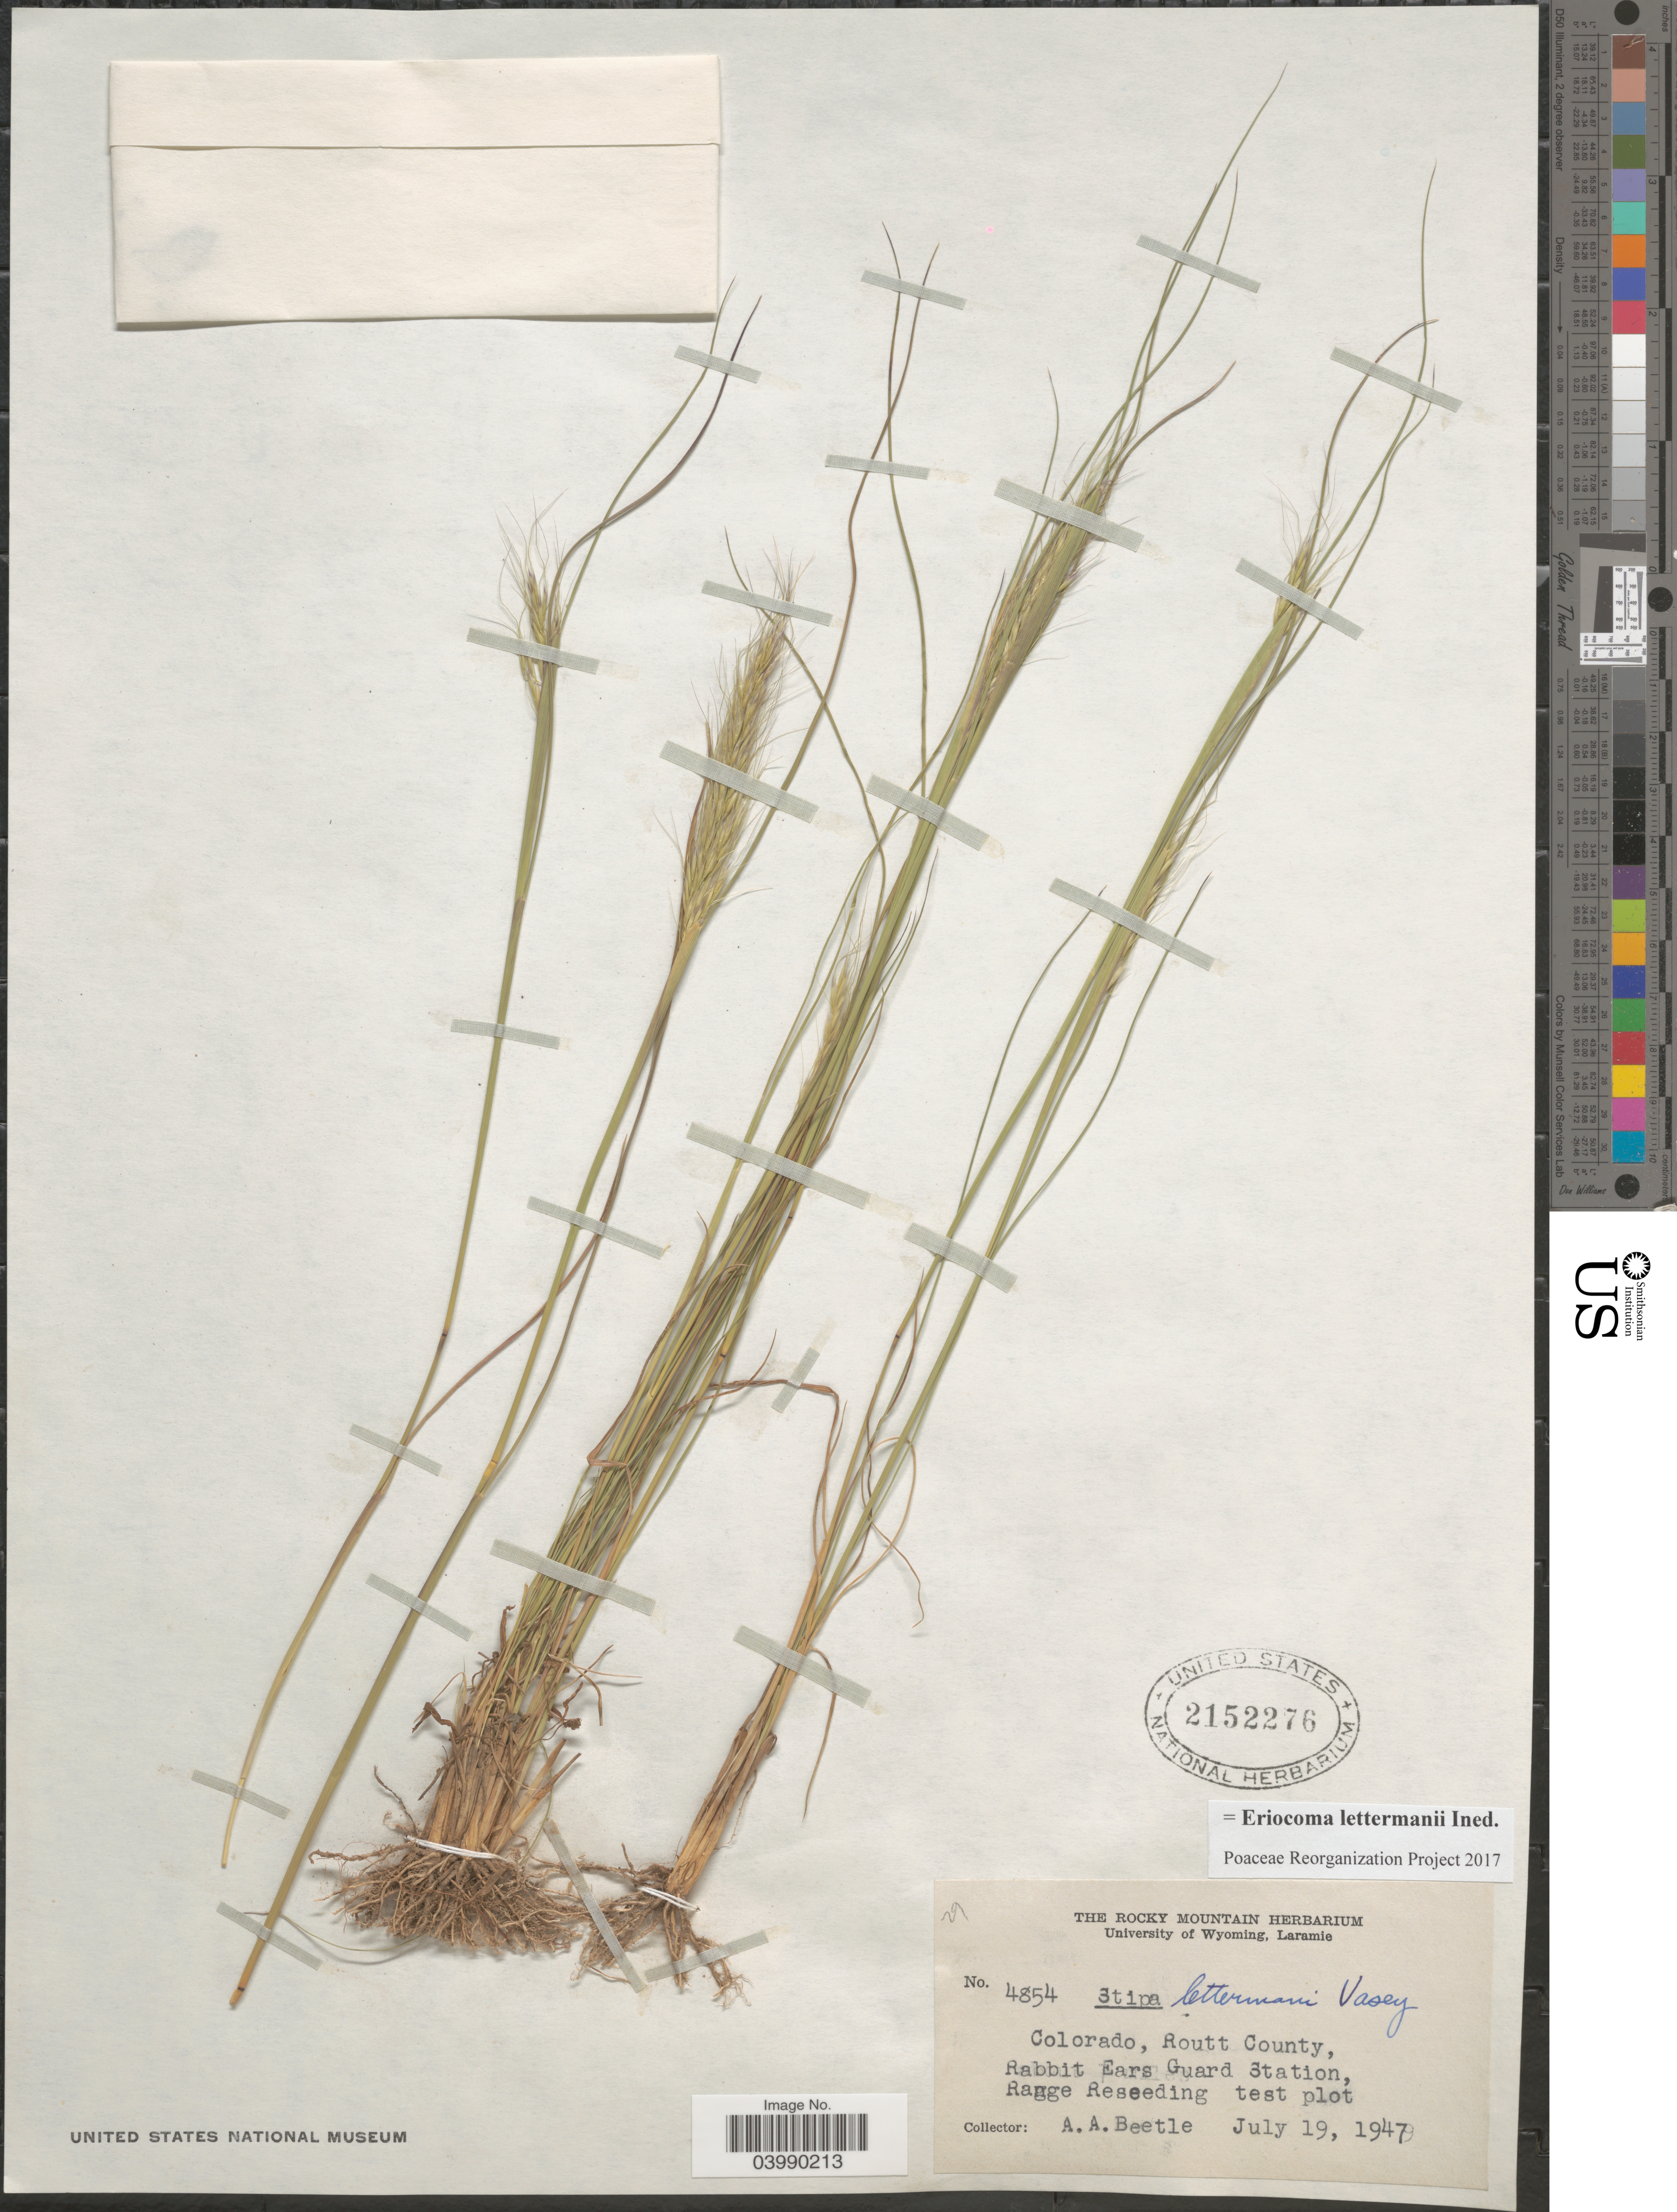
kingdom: Plantae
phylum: Tracheophyta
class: Liliopsida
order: Poales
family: Poaceae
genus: Eriocoma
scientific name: Eriocoma lettermanii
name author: (Vasey) Romasch.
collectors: A. A. Beetle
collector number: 4854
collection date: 1947-07-19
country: United States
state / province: Colorado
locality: Routt County, Rabbit Ears Guard Station, Ragge Reseeding test plot.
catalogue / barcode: US 2152276